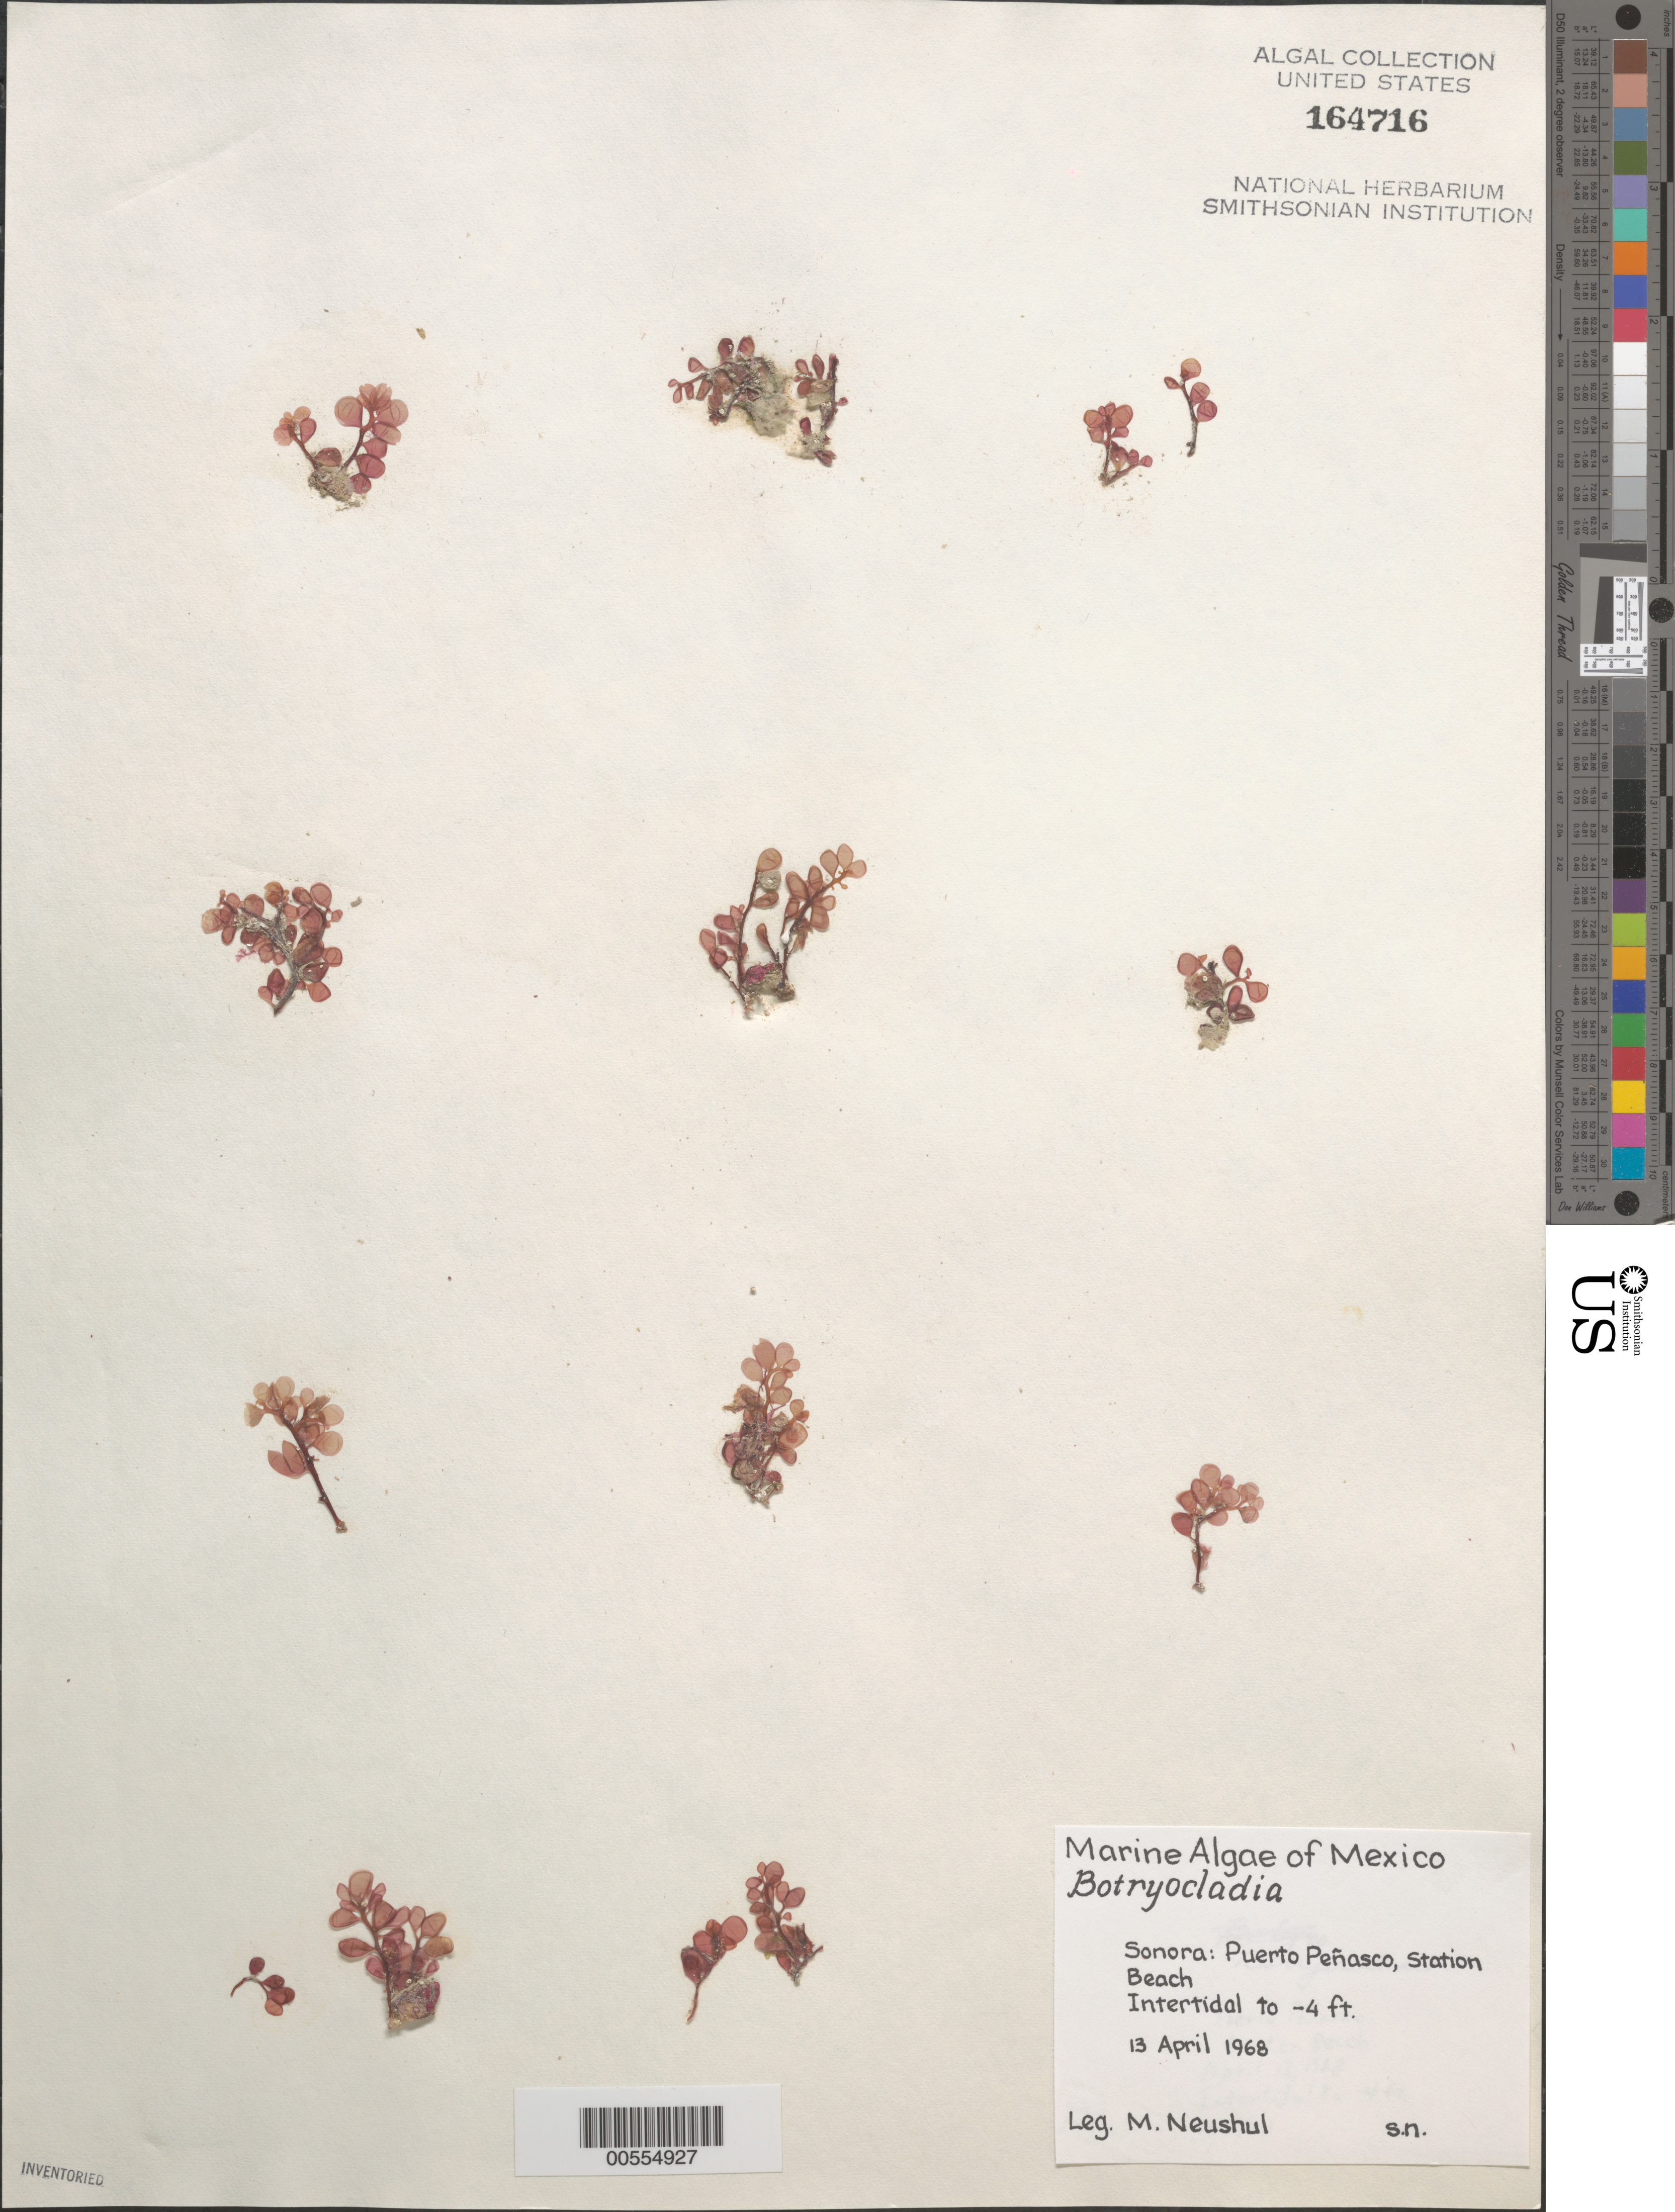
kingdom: Plantae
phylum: Rhodophyta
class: Florideophyceae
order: Rhodymeniales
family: Rhodymeniaceae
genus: Botryocladia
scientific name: Botryocladia sp.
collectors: M. Neushul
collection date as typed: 13 Apr 1968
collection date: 1968-04-13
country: Mexico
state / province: Sonora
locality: Puerto Penasco, Playa Estacion (Station Beach)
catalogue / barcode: US 164716